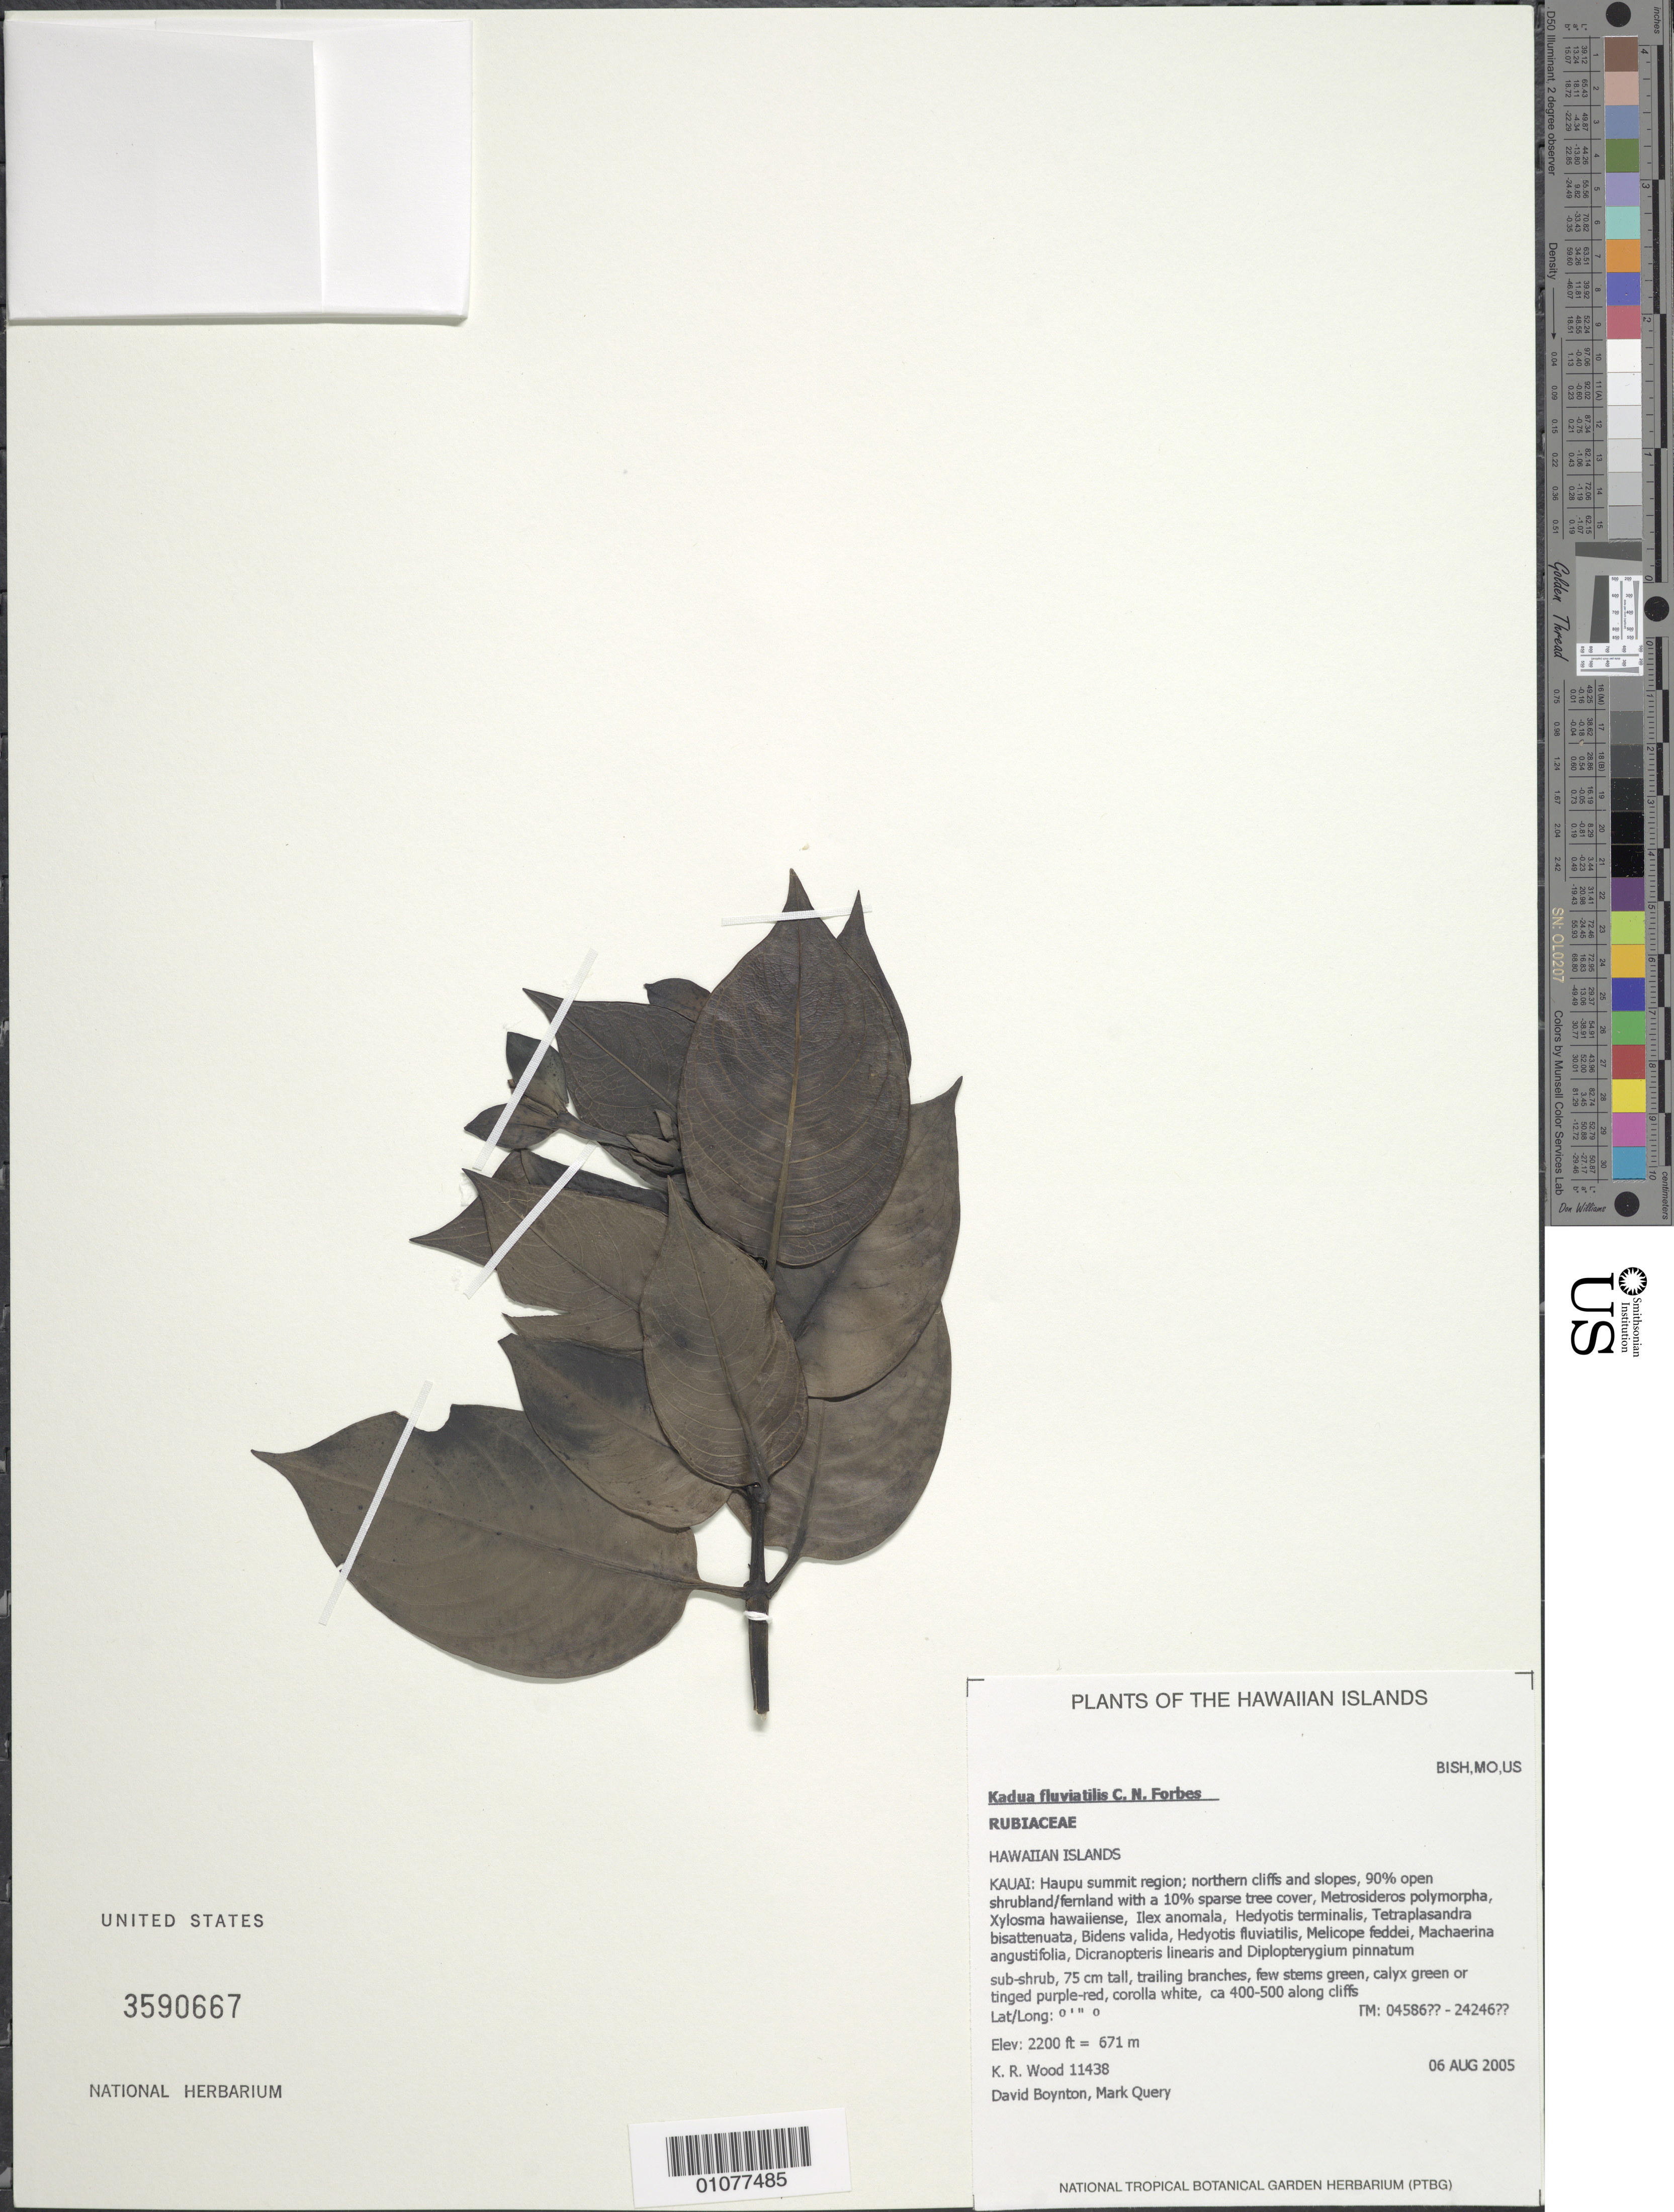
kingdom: Plantae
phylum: Tracheophyta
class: Magnoliopsida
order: Gentianales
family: Rubiaceae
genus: Kadua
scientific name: Kadua fluviatilis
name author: C.N. Forbes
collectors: K. R. Wood, D. Boynton & M. Query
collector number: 11438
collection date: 2005-08-05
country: United States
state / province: Hawaii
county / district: Kaui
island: Kaua'i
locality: Haupu summit region; northern cliffs and slopes.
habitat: open shrubland/fernland with sparse tree cover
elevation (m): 671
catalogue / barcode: US 3590667